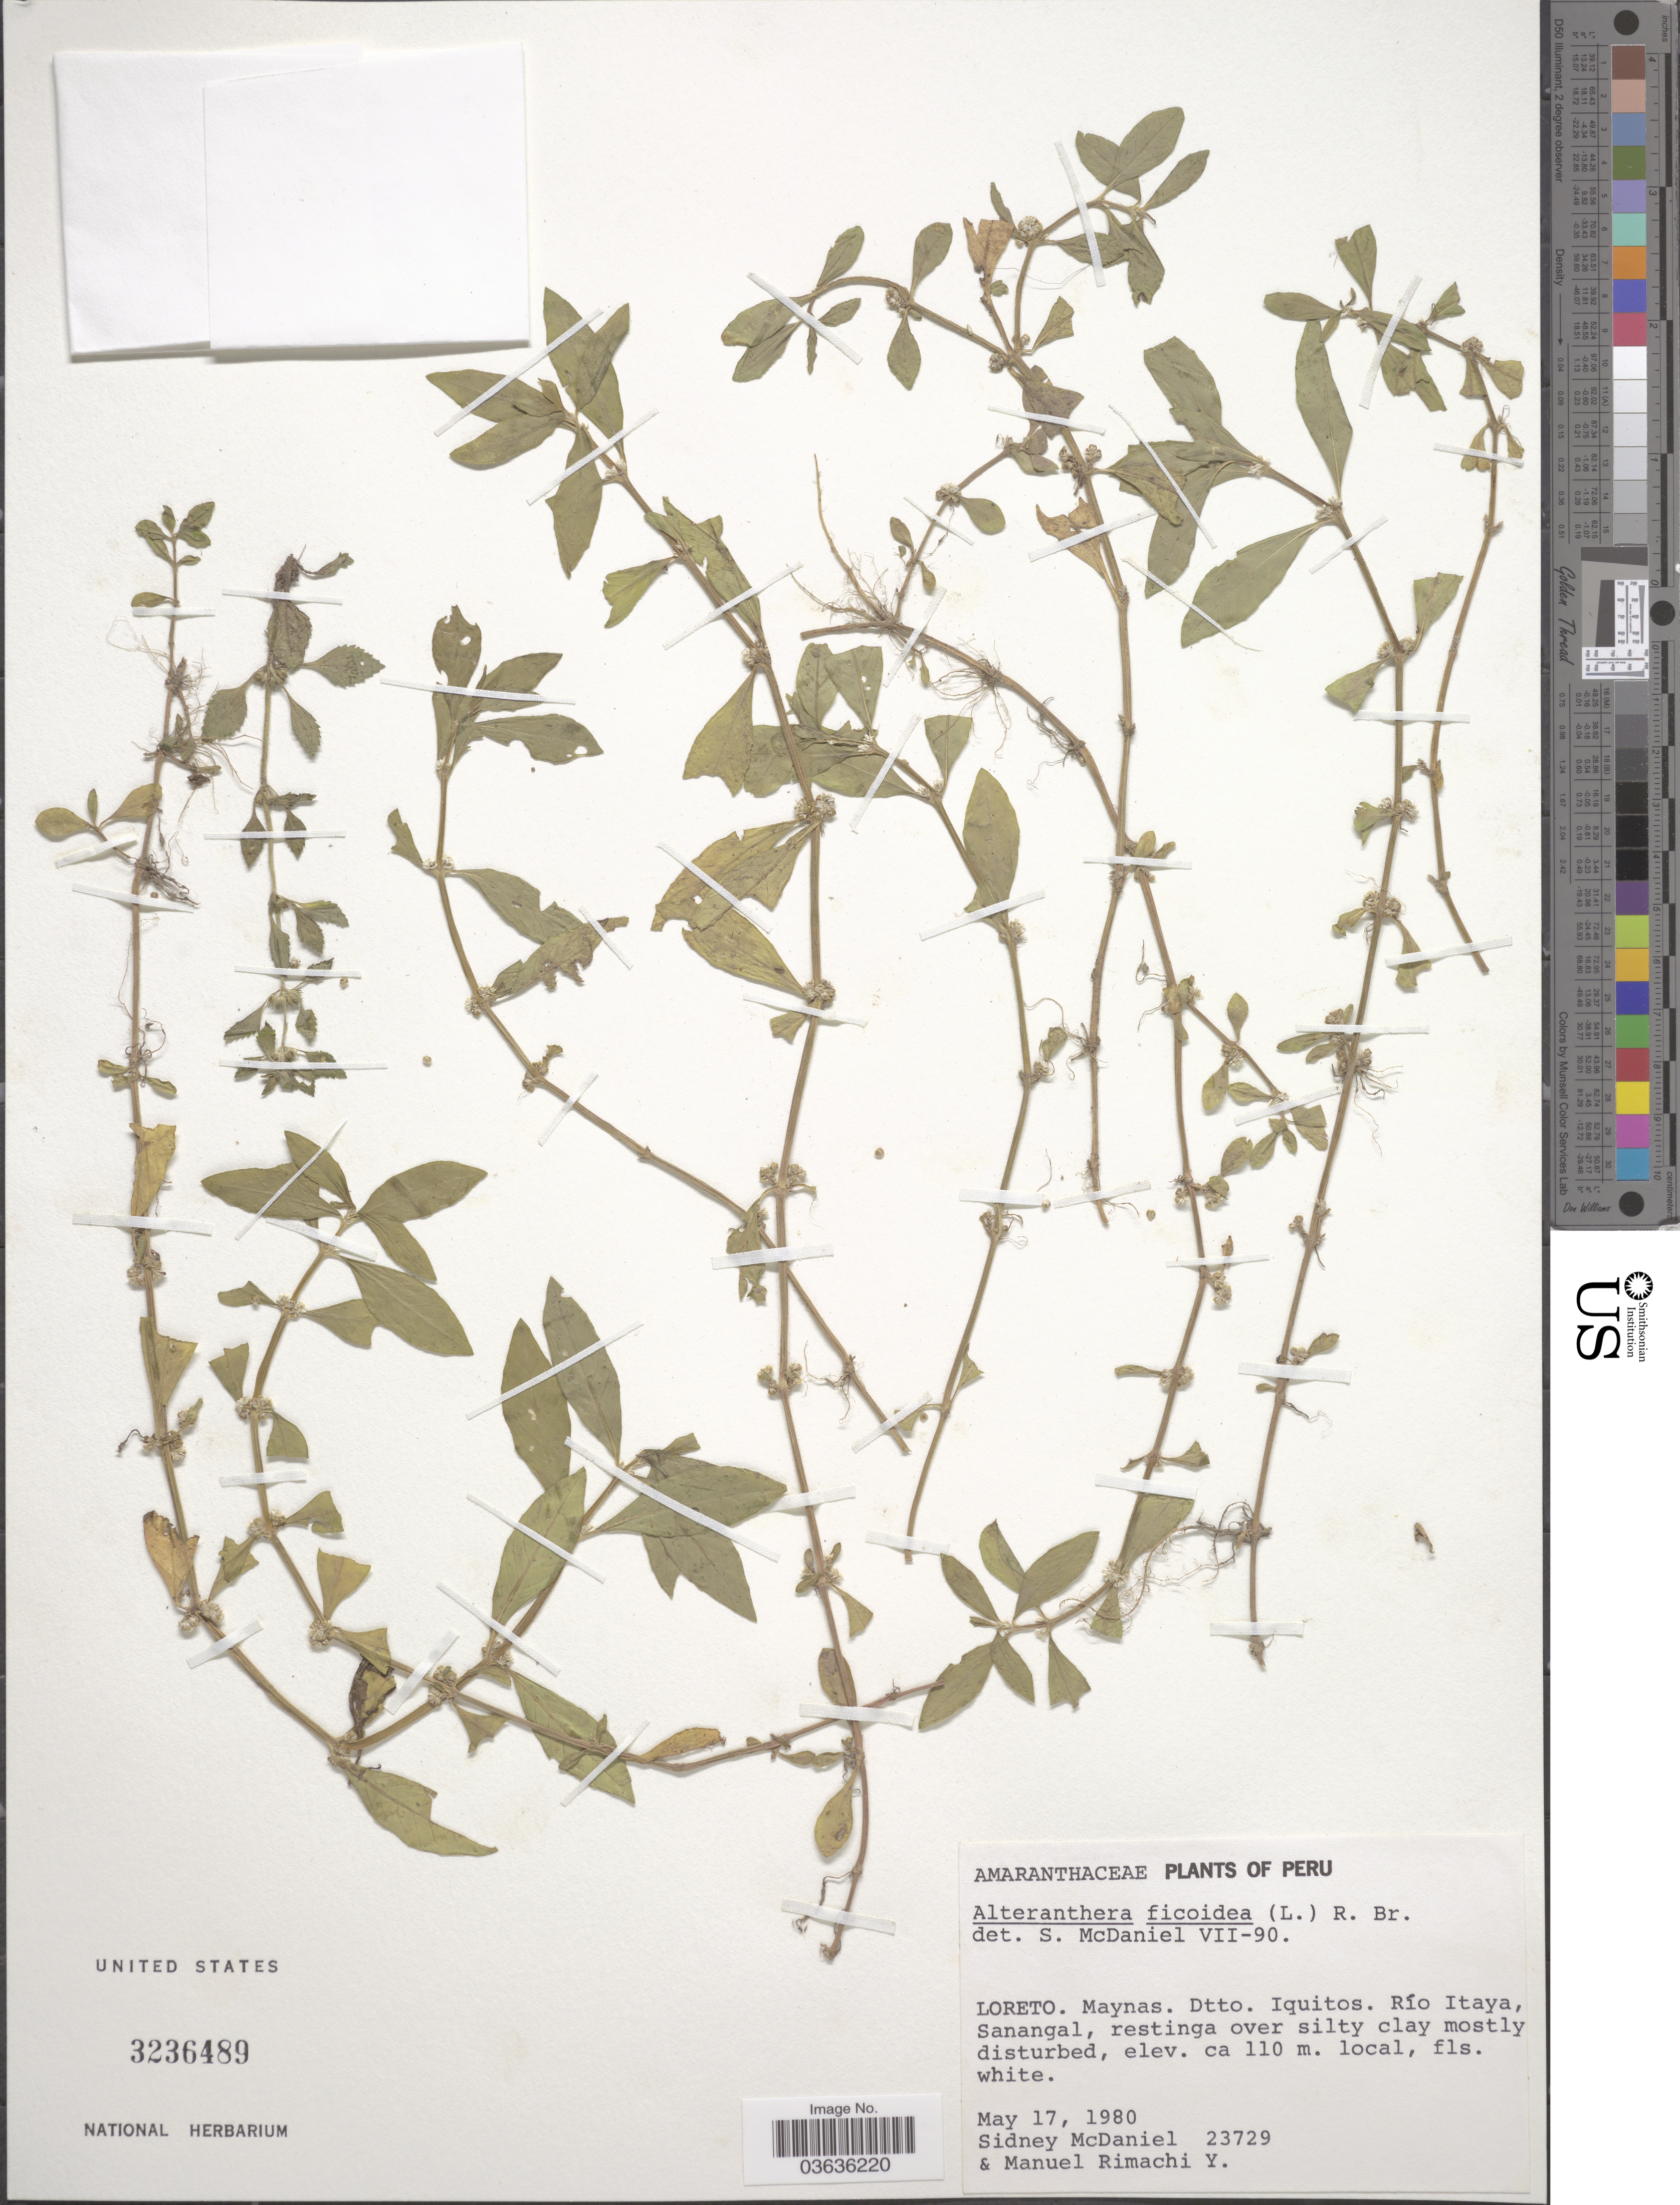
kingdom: Plantae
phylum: Tracheophyta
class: Magnoliopsida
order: Caryophyllales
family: Amaranthaceae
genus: Alternanthera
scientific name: Alternanthera ficoidea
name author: (L.) P. Beauv.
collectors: S. McDaniel & M. Rimachi Y.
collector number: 23729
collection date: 1980-05-17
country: Peru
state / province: Loreto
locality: Maynas. Dtto. Iquitos. Río Itaya, Sanangal.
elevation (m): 110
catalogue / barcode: US 3236489